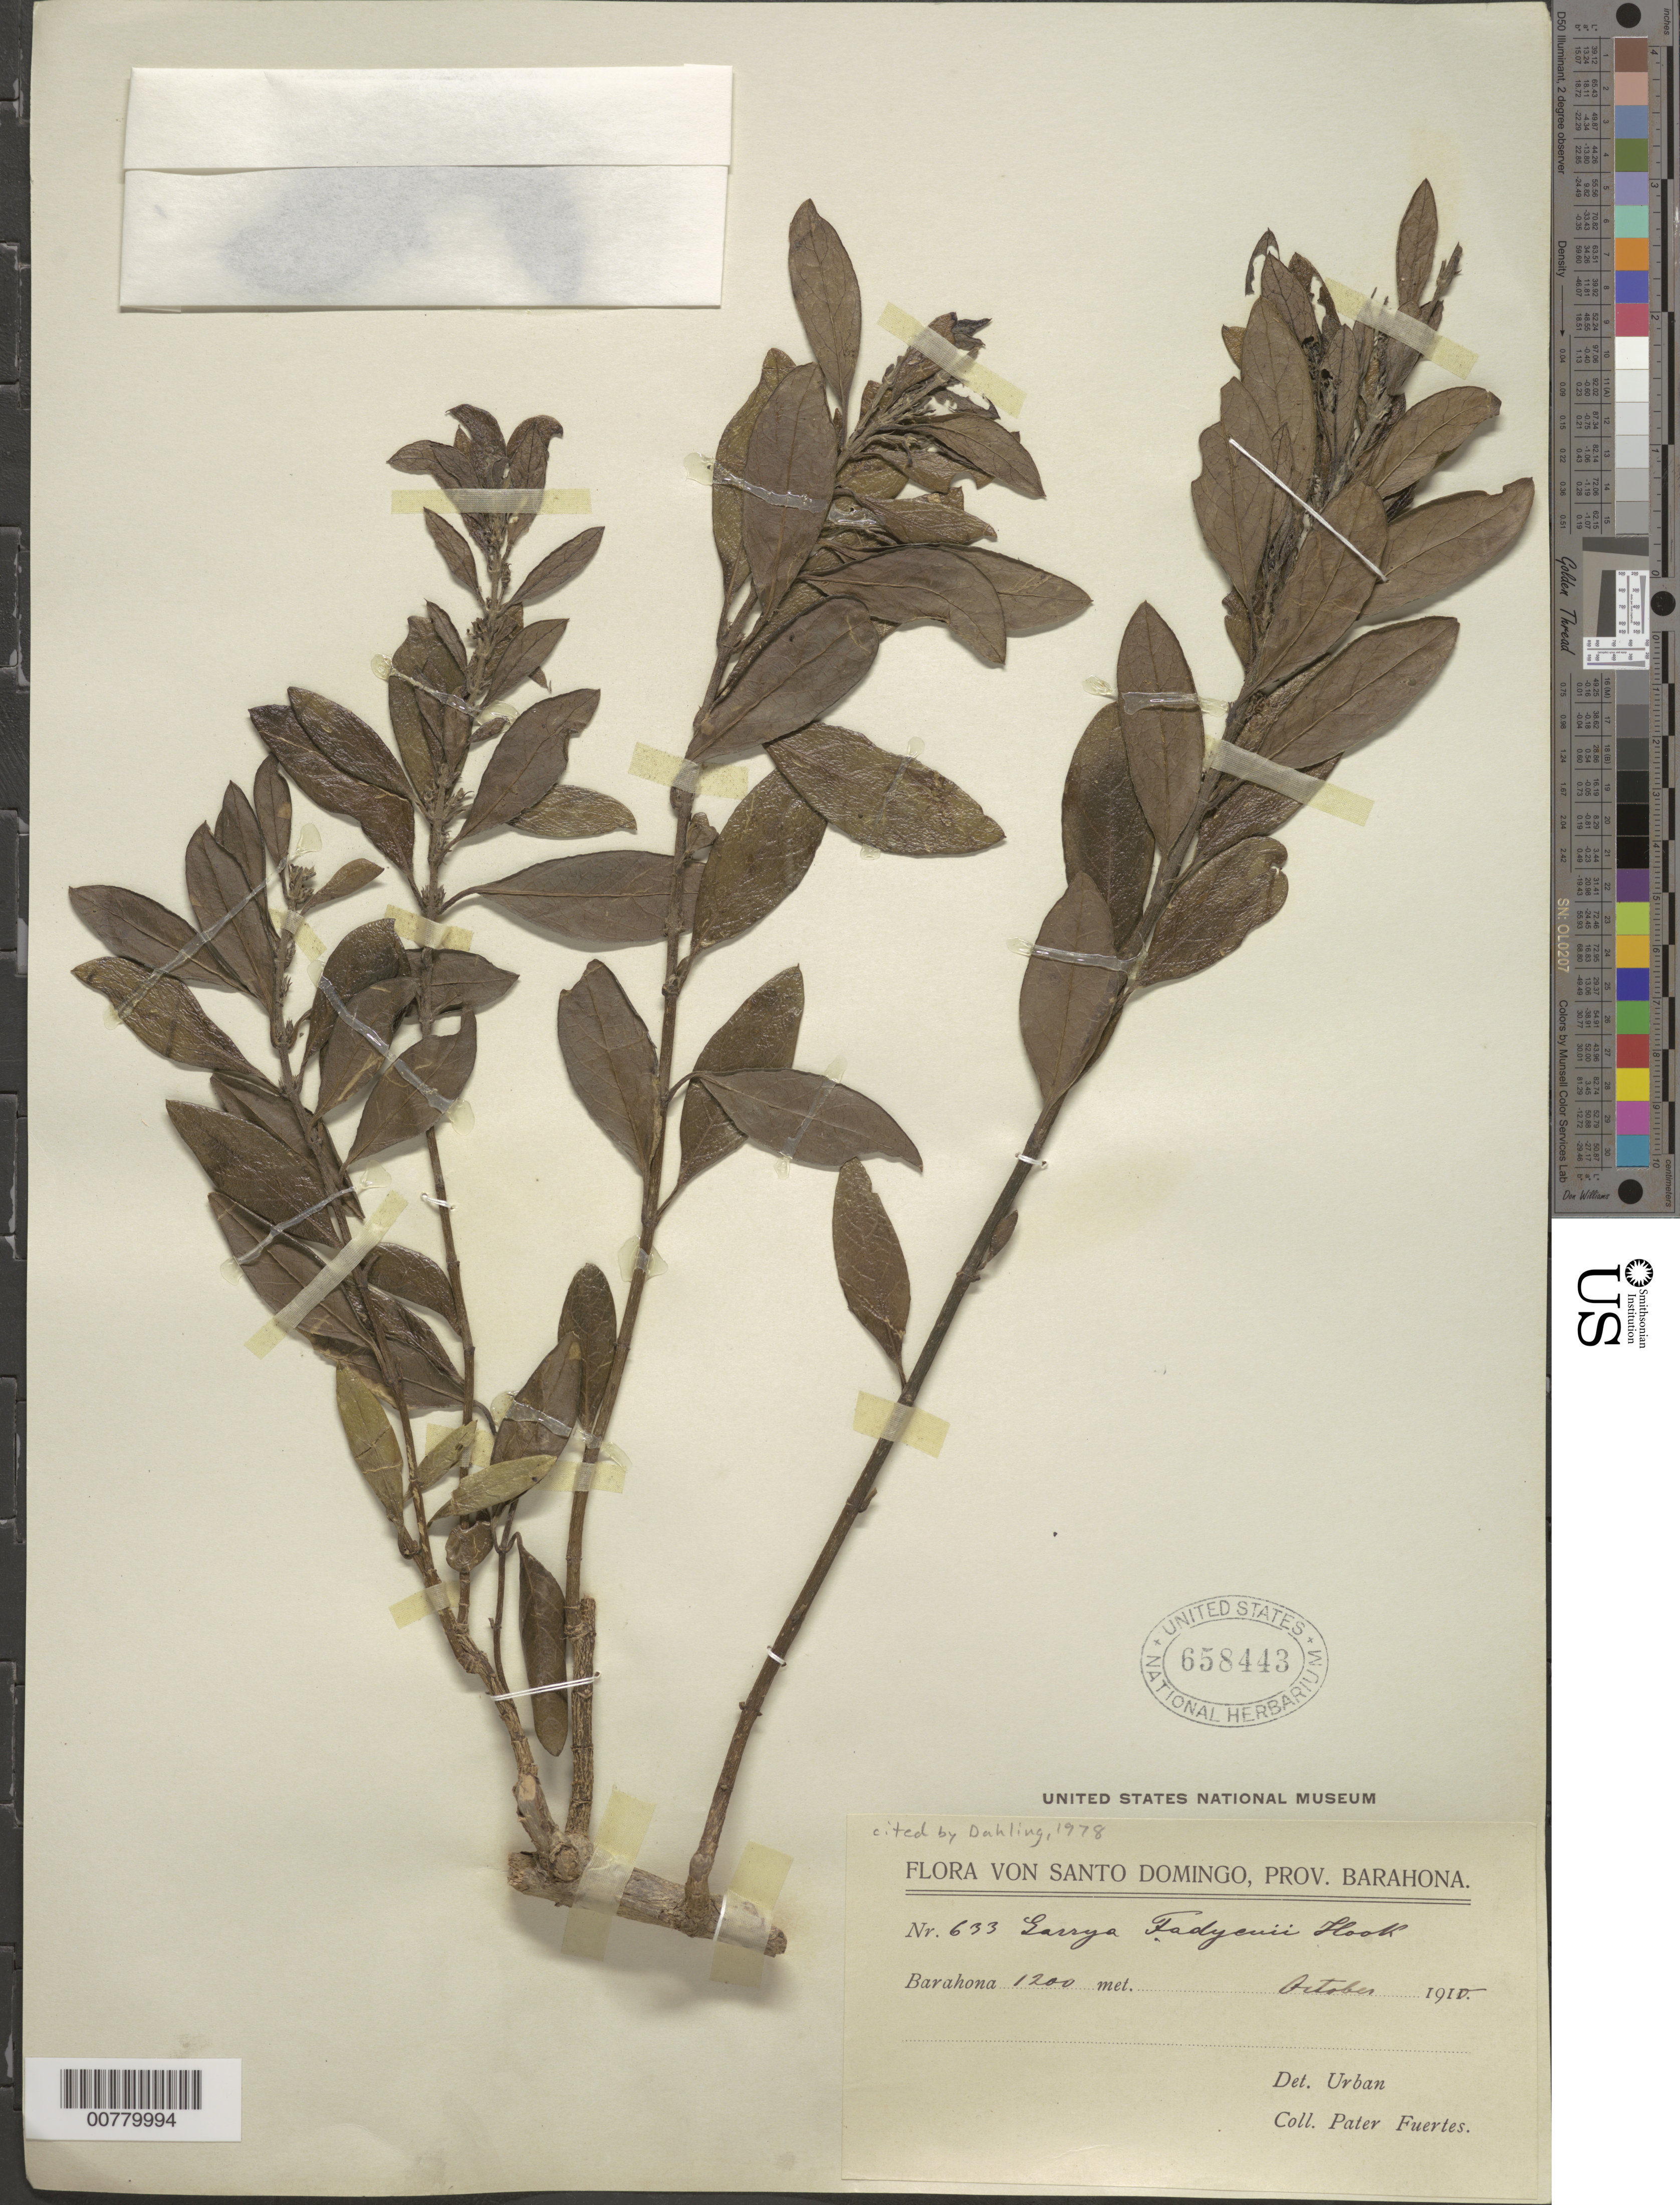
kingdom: Plantae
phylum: Tracheophyta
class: Magnoliopsida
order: Garryales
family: Garryaceae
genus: Garrya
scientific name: Garrya fadyenii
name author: Hook.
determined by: Dahling, --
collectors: M. D. Fuertes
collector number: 633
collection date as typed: Oct 1915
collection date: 1915-10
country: Dominican Republic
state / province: Barahona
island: Hispaniola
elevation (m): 1200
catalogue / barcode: US 658443